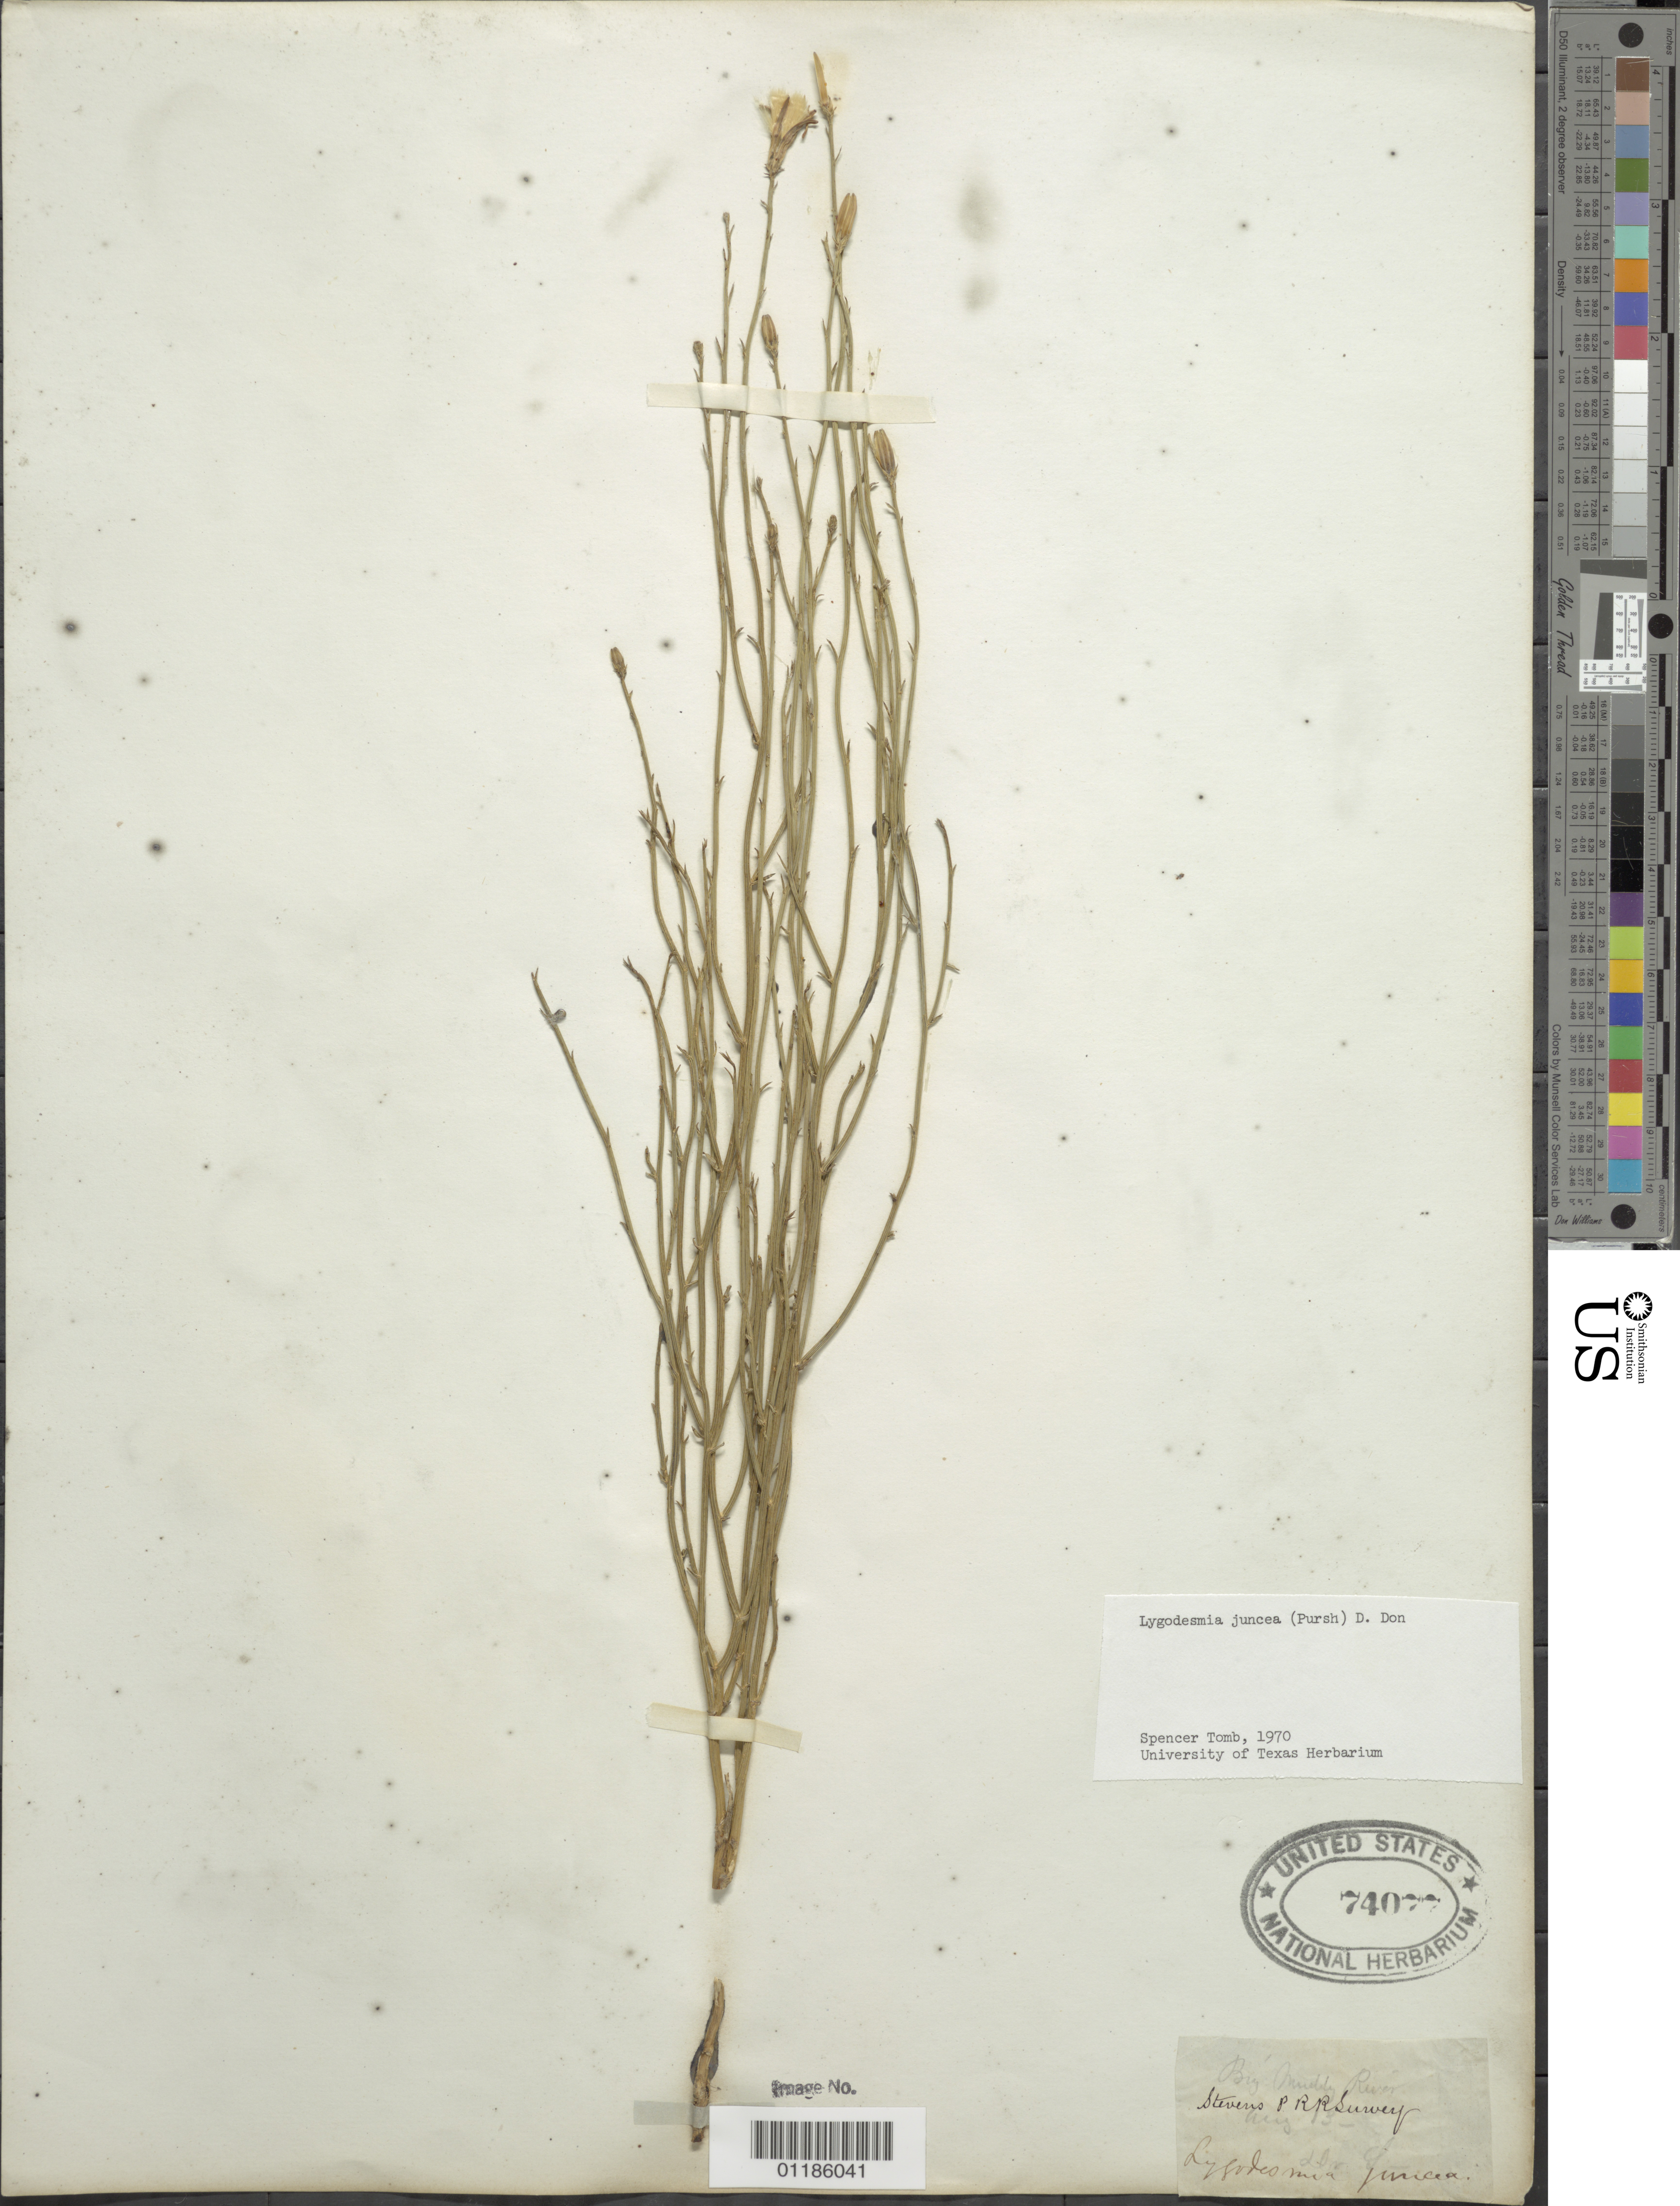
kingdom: Plantae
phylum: Tracheophyta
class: Magnoliopsida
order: Asterales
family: Asteraceae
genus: Lygodesmia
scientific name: Lygodesmia juncea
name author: D. Don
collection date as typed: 13 Aug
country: United States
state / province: Illinois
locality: Big Muddy River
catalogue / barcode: US 74077